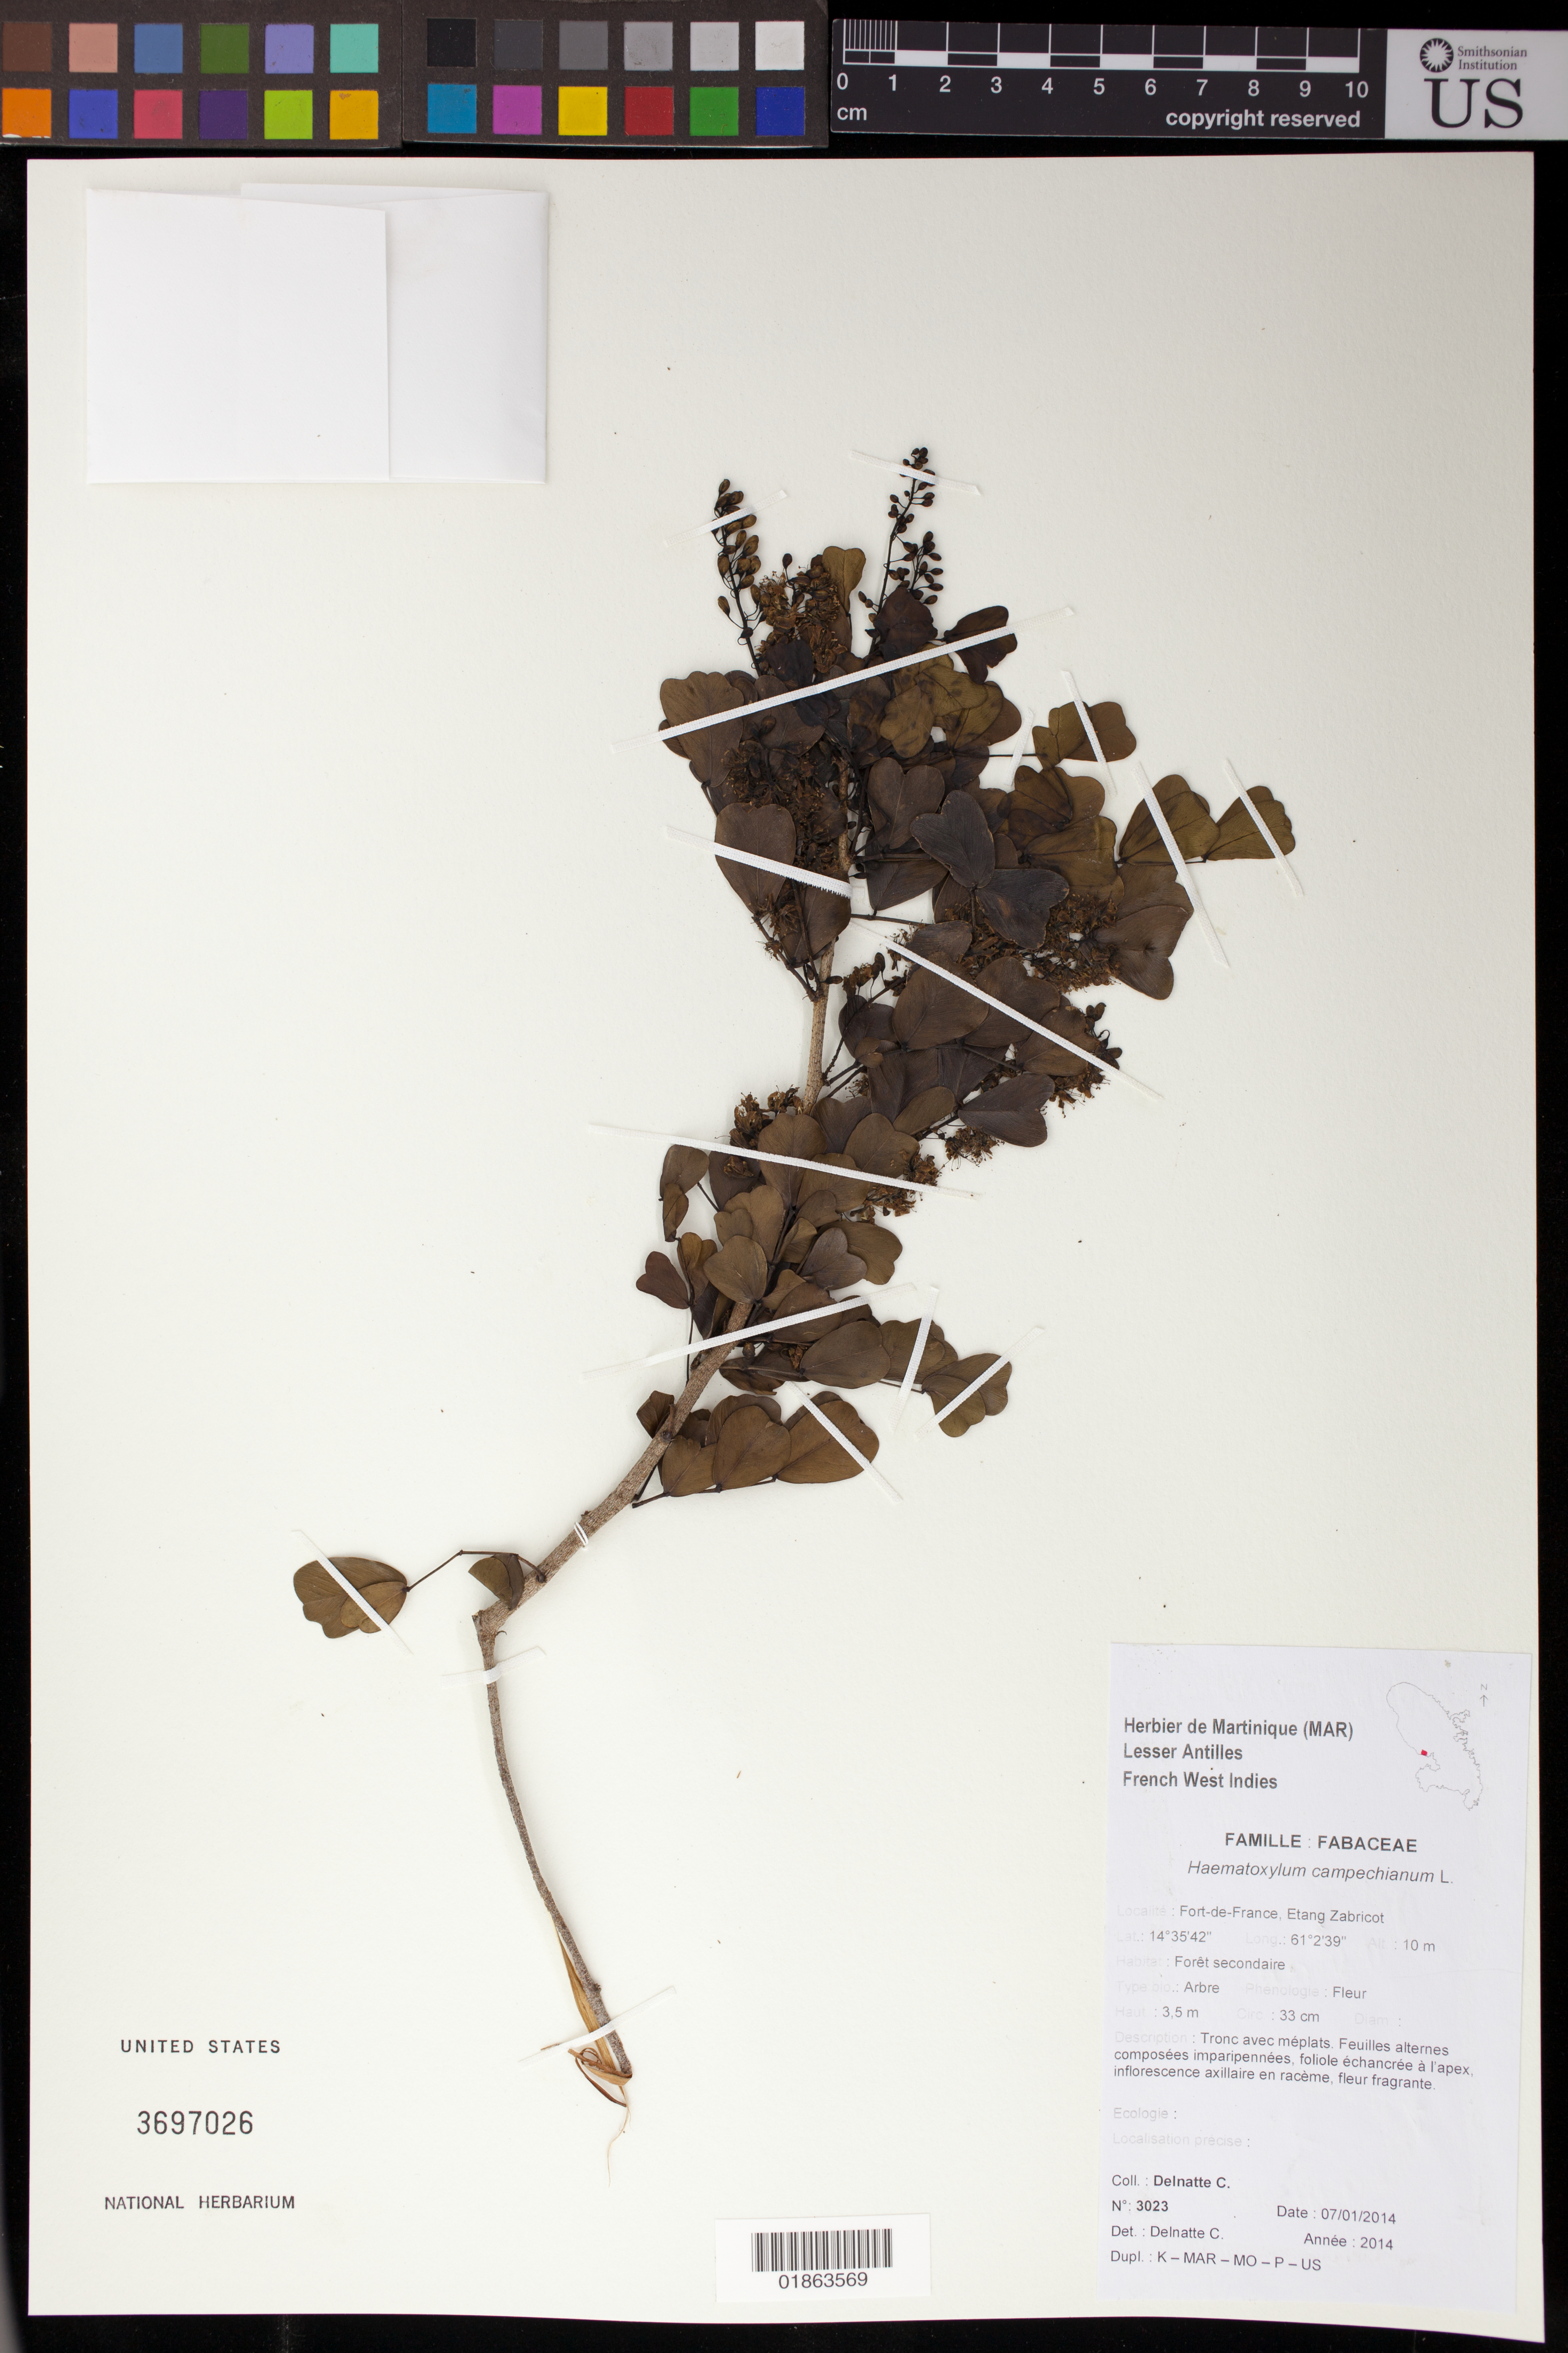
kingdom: Plantae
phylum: Tracheophyta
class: Magnoliopsida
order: Fabales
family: Fabaceae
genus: Haematoxylum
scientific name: Haematoxylum campechianum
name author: L.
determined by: Delnatte, C.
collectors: C. Delnatte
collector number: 3023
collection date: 2014-01-07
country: Martinique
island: Martinique I.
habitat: Forêt secondaire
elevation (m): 10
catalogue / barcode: US 3697026